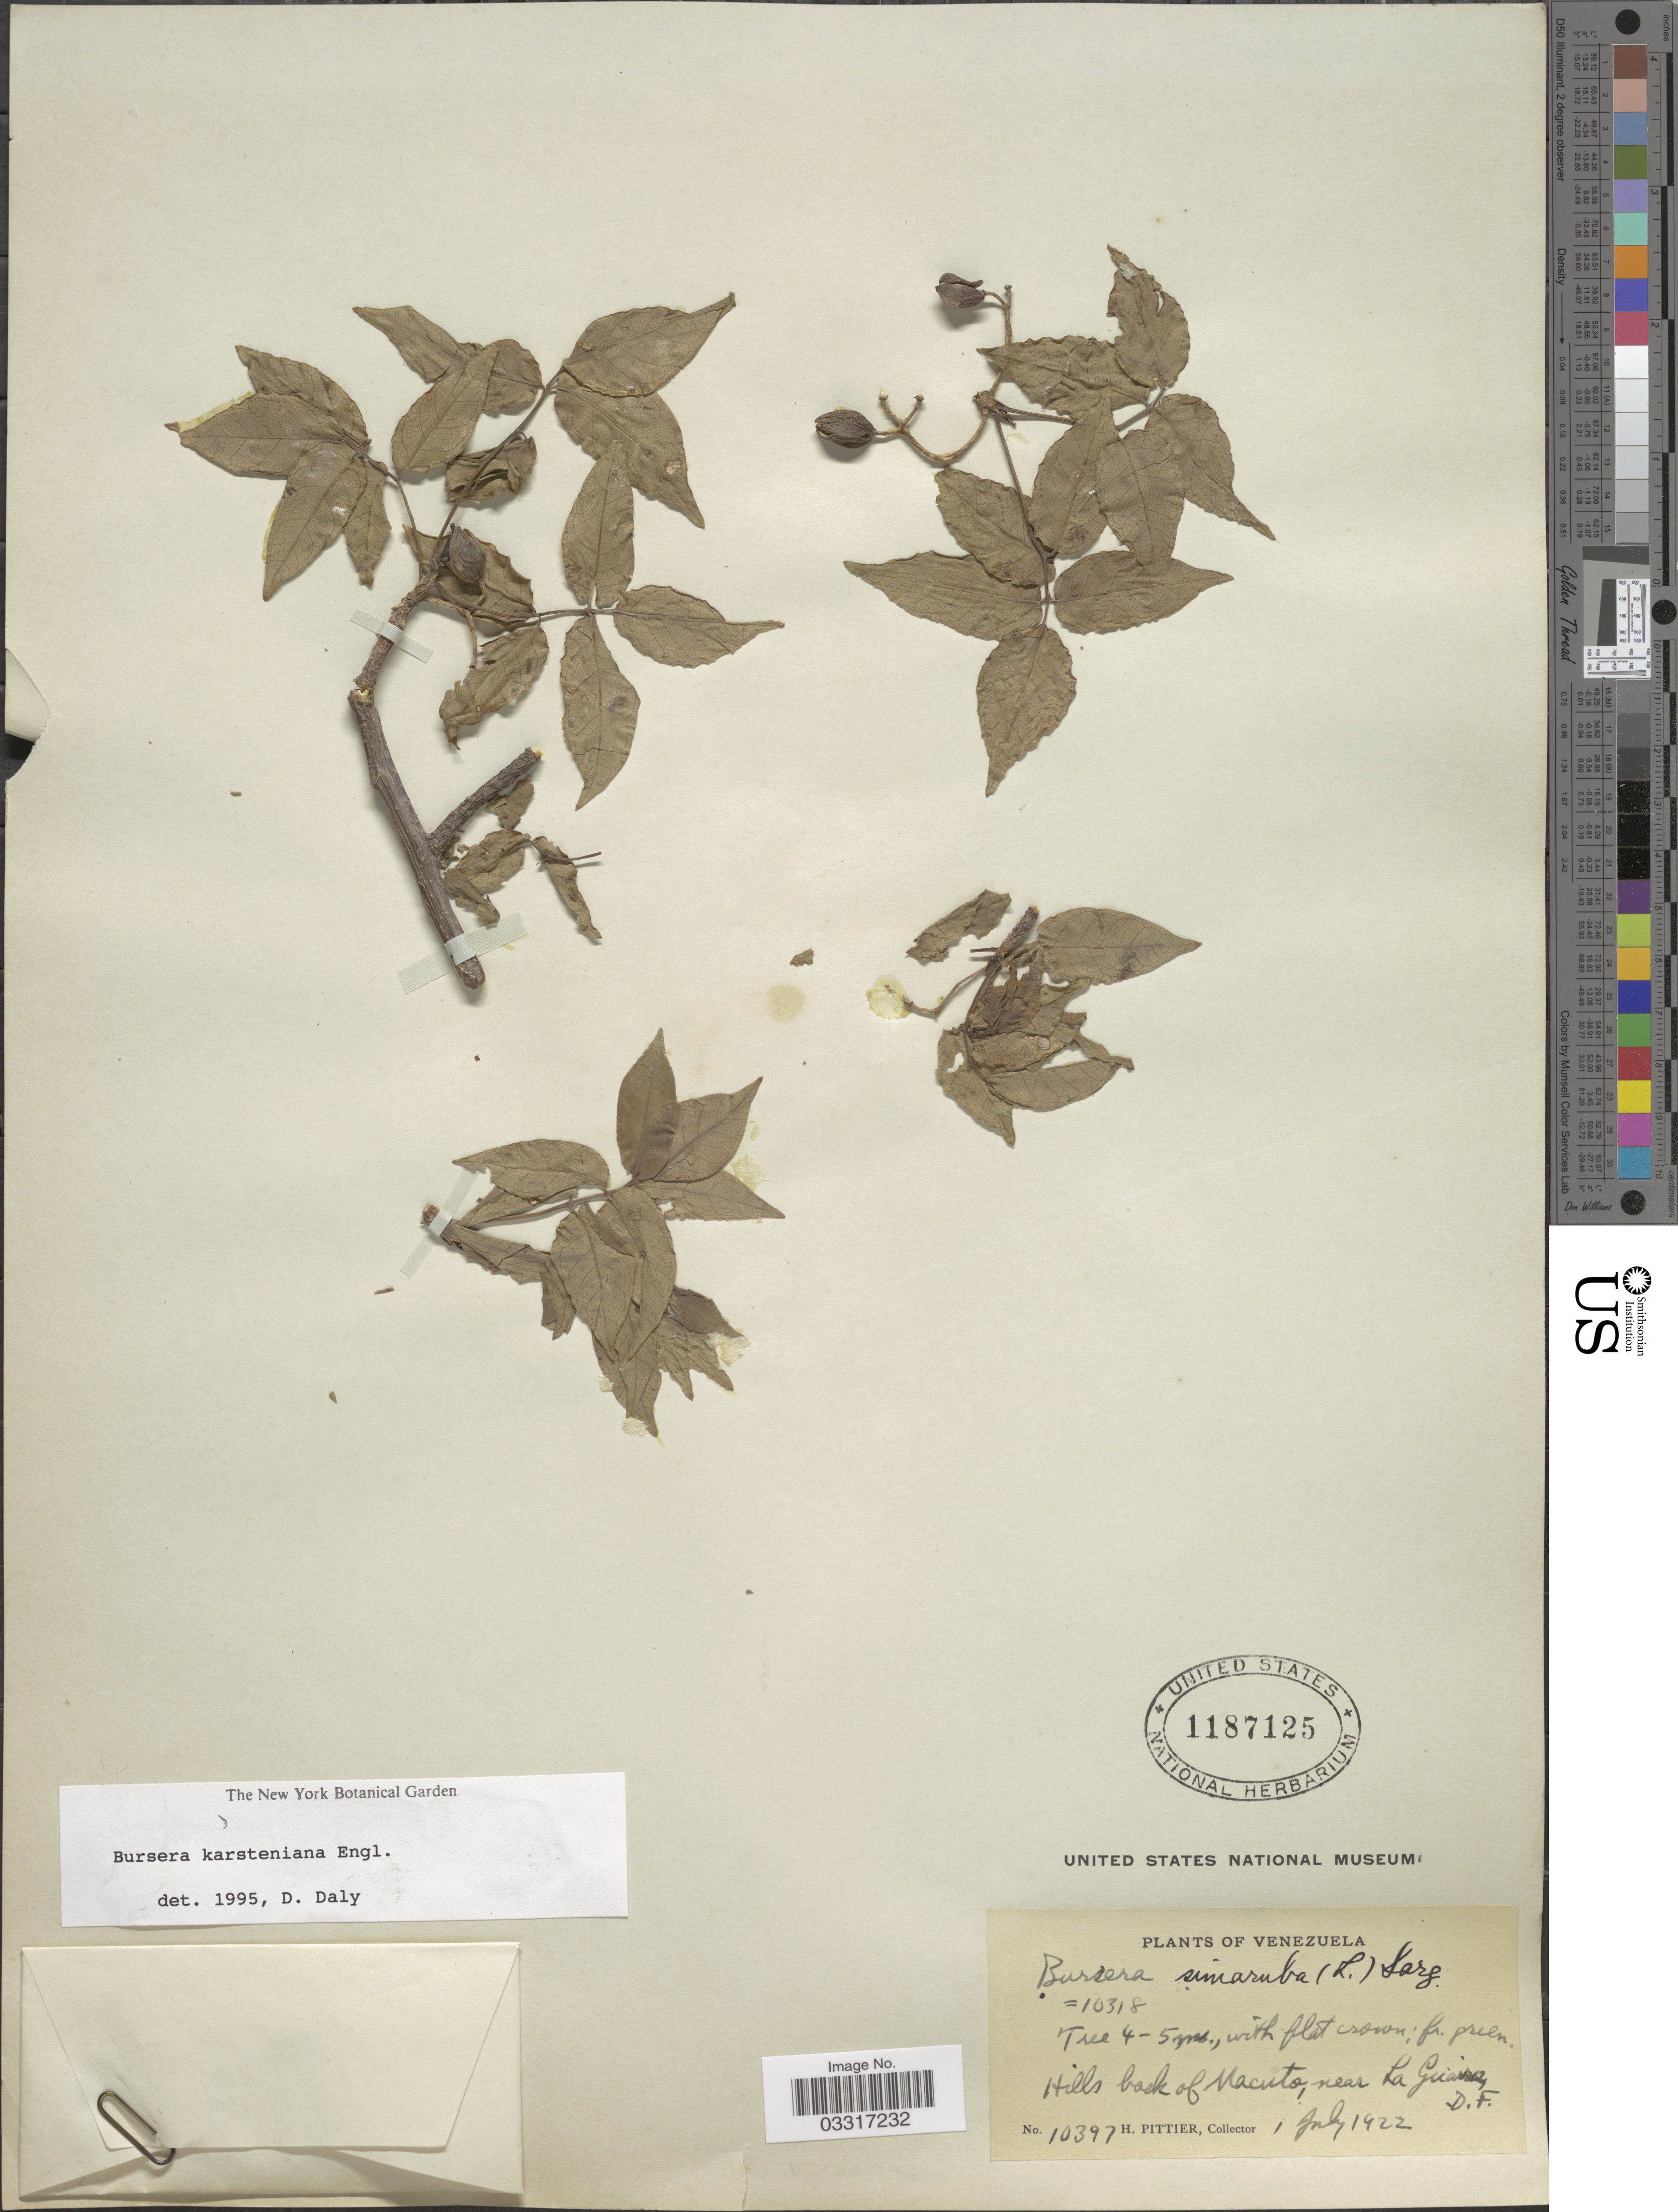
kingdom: Plantae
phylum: Tracheophyta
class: Magnoliopsida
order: Sapindales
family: Burseraceae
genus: Bursera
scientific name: Bursera karsteniana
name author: Engl.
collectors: H. F. Pittier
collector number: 10397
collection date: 1922-07-01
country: Venezuela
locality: Hills back of Macuto, near La Guaira, D. F.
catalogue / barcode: US 1187125